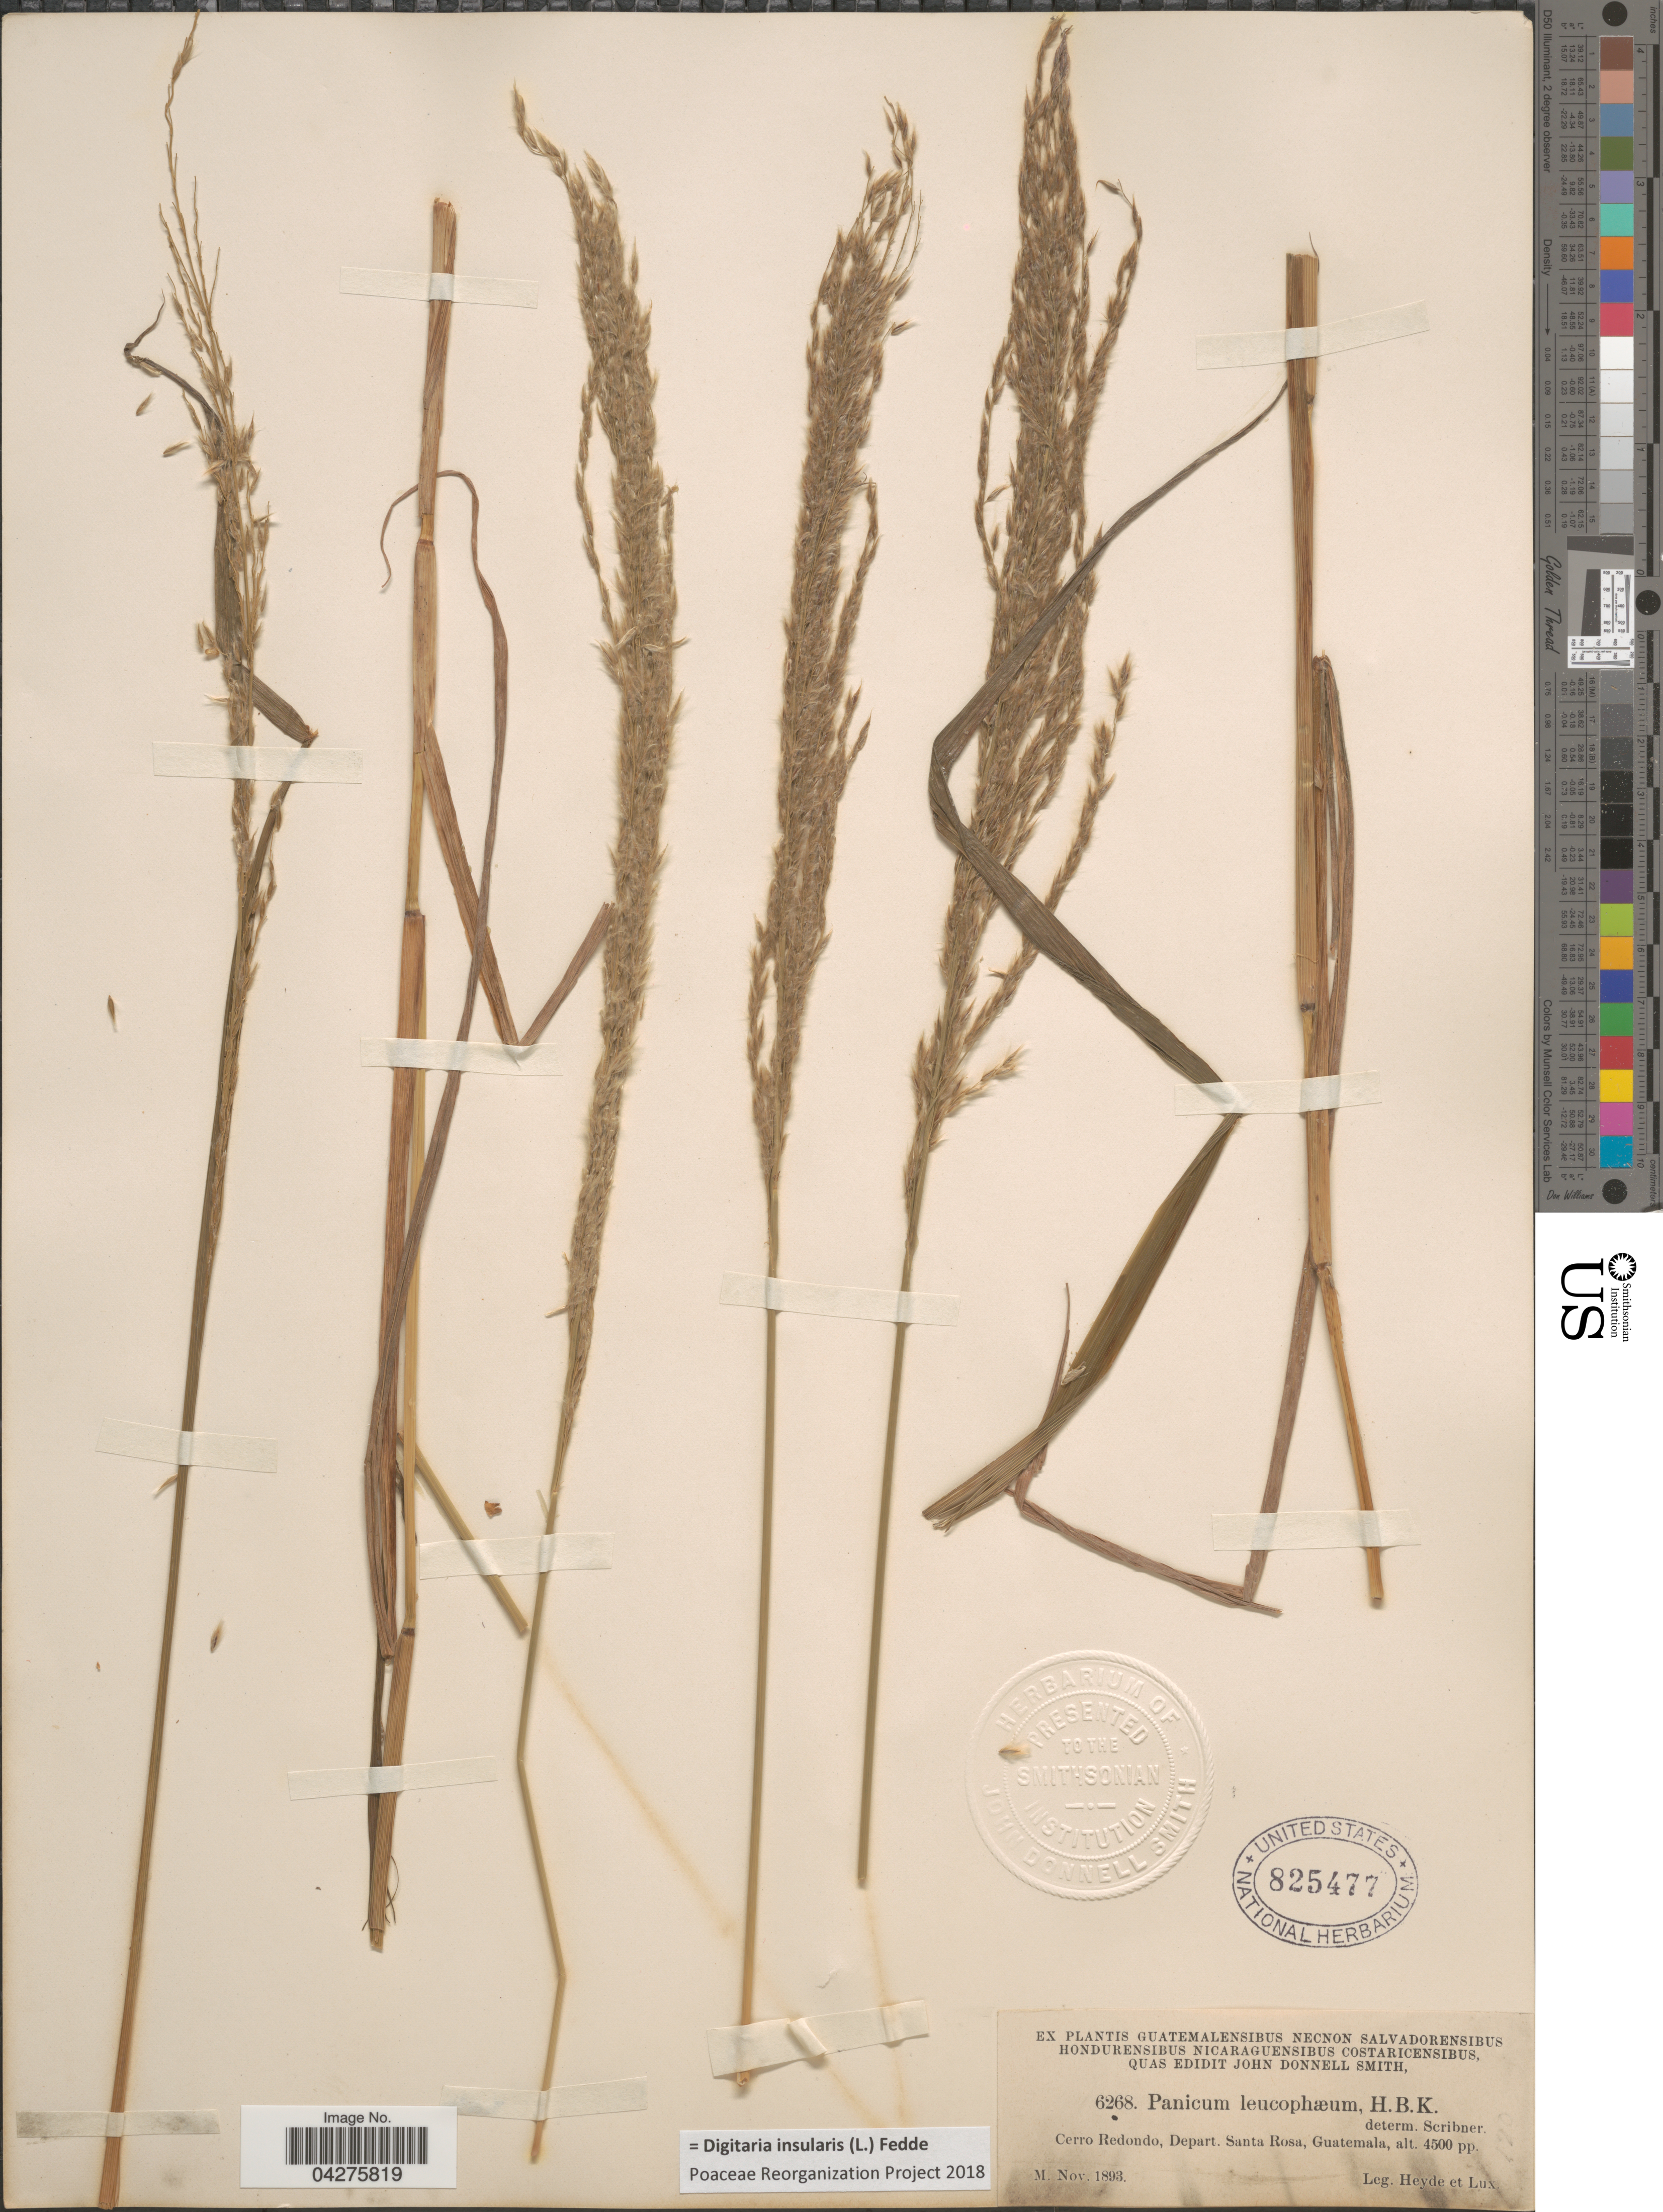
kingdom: Plantae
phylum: Tracheophyta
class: Liliopsida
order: Poales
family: Poaceae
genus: Digitaria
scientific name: Digitaria insularis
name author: (L.) Fedde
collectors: Heyde & Lux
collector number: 6268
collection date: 1893-11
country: Guatemala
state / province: Santa Rosa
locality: Cerro Redondo, Depart. Santa Rosa.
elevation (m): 1372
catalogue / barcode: US 825477